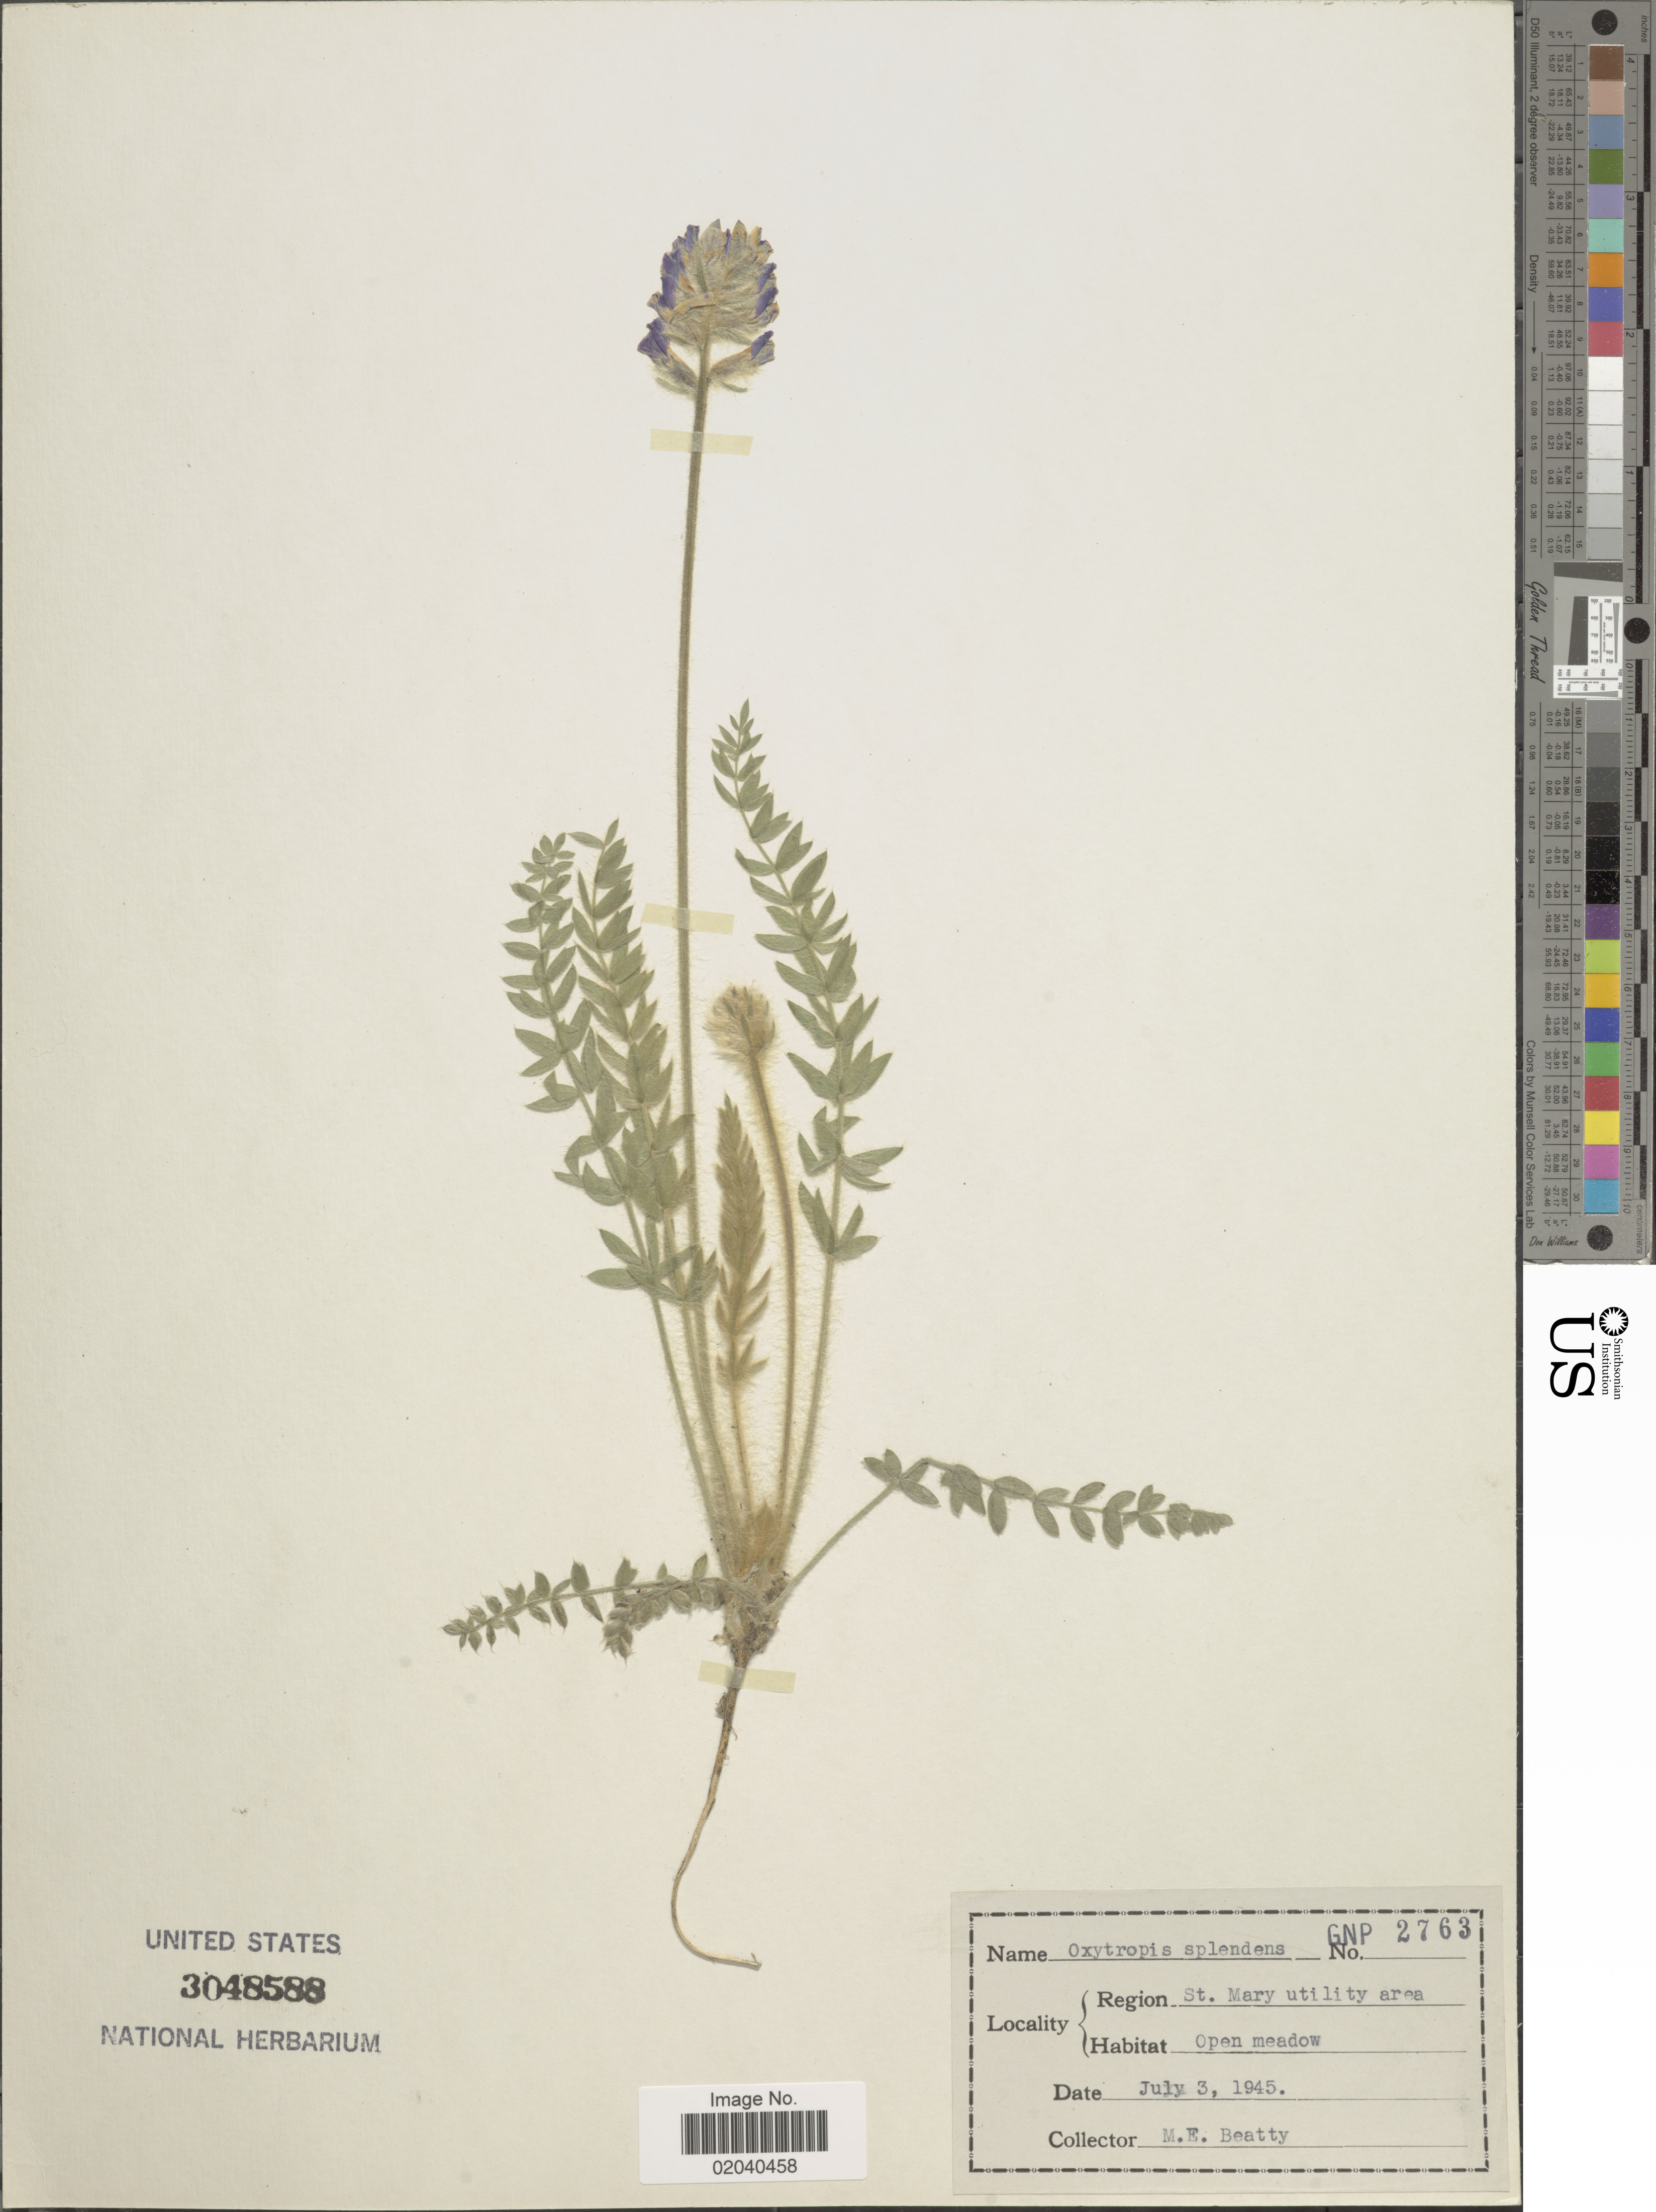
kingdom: Plantae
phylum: Tracheophyta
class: Magnoliopsida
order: Fabales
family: Fabaceae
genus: Oxytropis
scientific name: Oxytropis splendens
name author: Douglas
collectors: M. Beatty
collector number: GNP2763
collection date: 1945-07-03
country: United States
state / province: Montana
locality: St. Mary utility area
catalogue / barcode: US 3048588